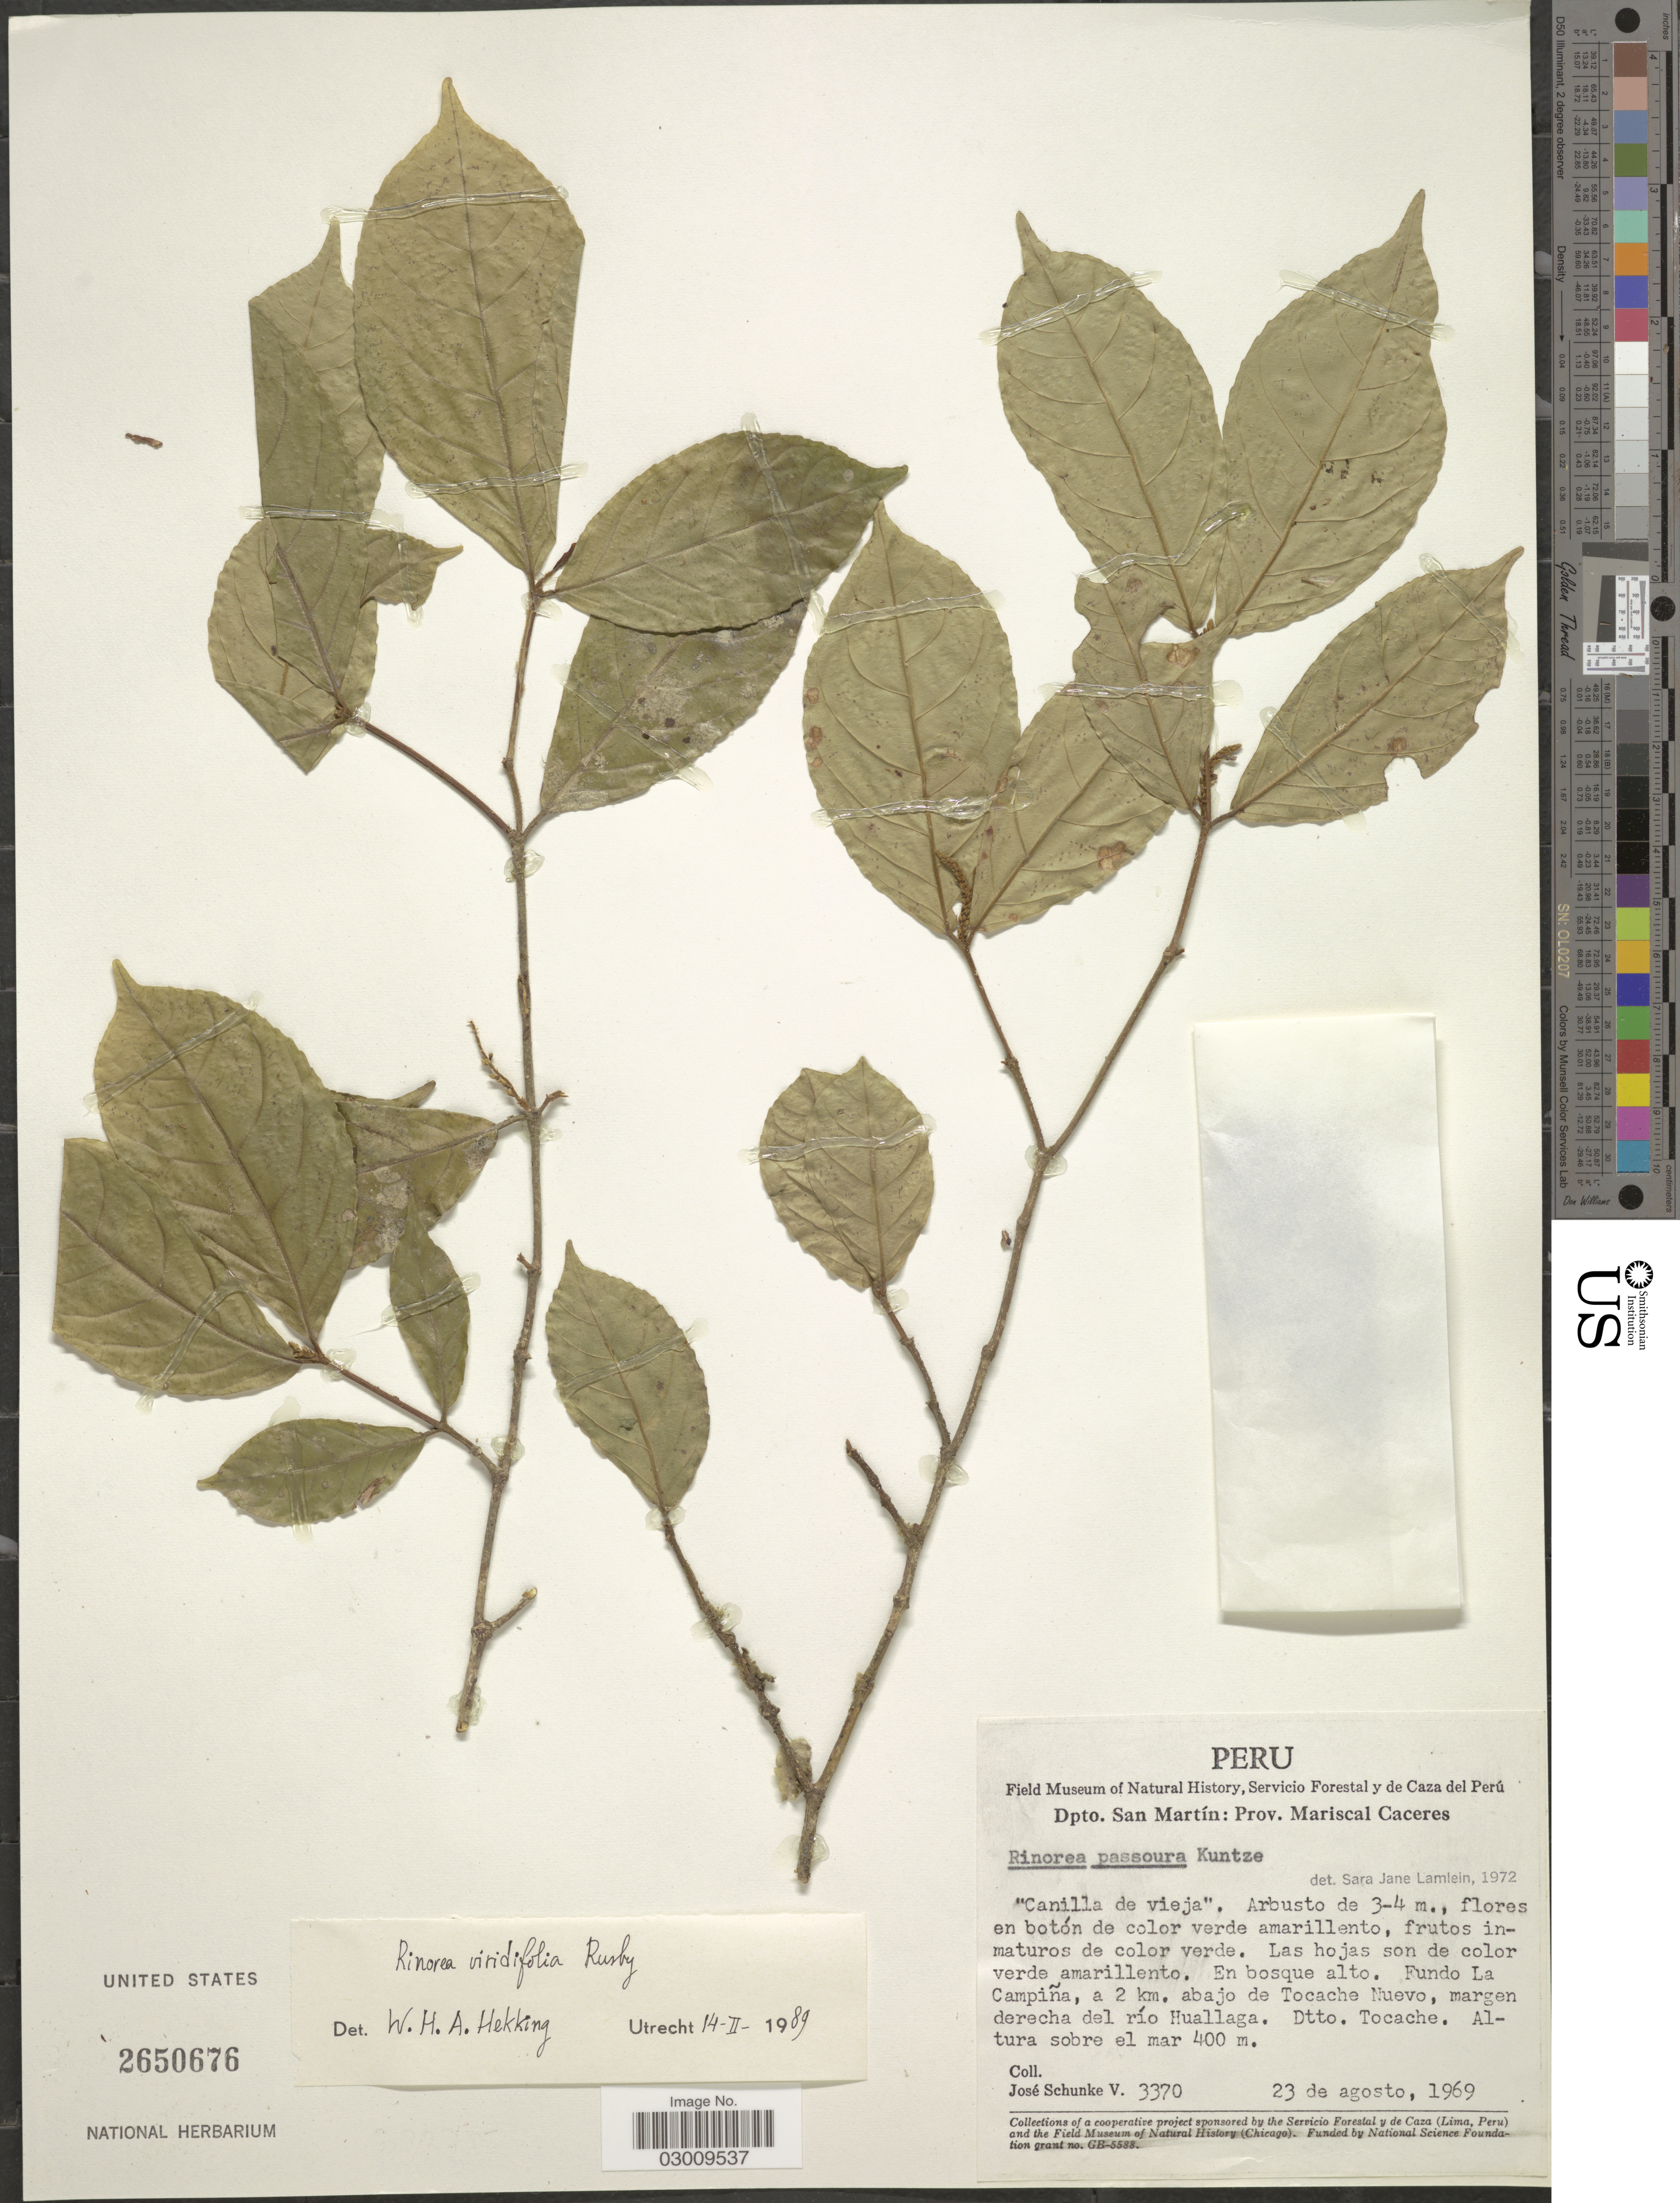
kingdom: Plantae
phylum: Tracheophyta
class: Magnoliopsida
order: Malpighiales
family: Violaceae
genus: Rinorea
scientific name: Rinorea viridifolia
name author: Rusby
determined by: Hekking, W. H. A.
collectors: J. Schunke Vigo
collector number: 3370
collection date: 1969-08-23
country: Peru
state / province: San Martín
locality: Dpto. San Martín: Prov. Mariscal Caceres. Fundo La Campiña, a 2 km. abajo de Tocache Nuevo, margen derecha del río Huallaga. Dtto. Tocache.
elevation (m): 400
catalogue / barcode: US 2650676